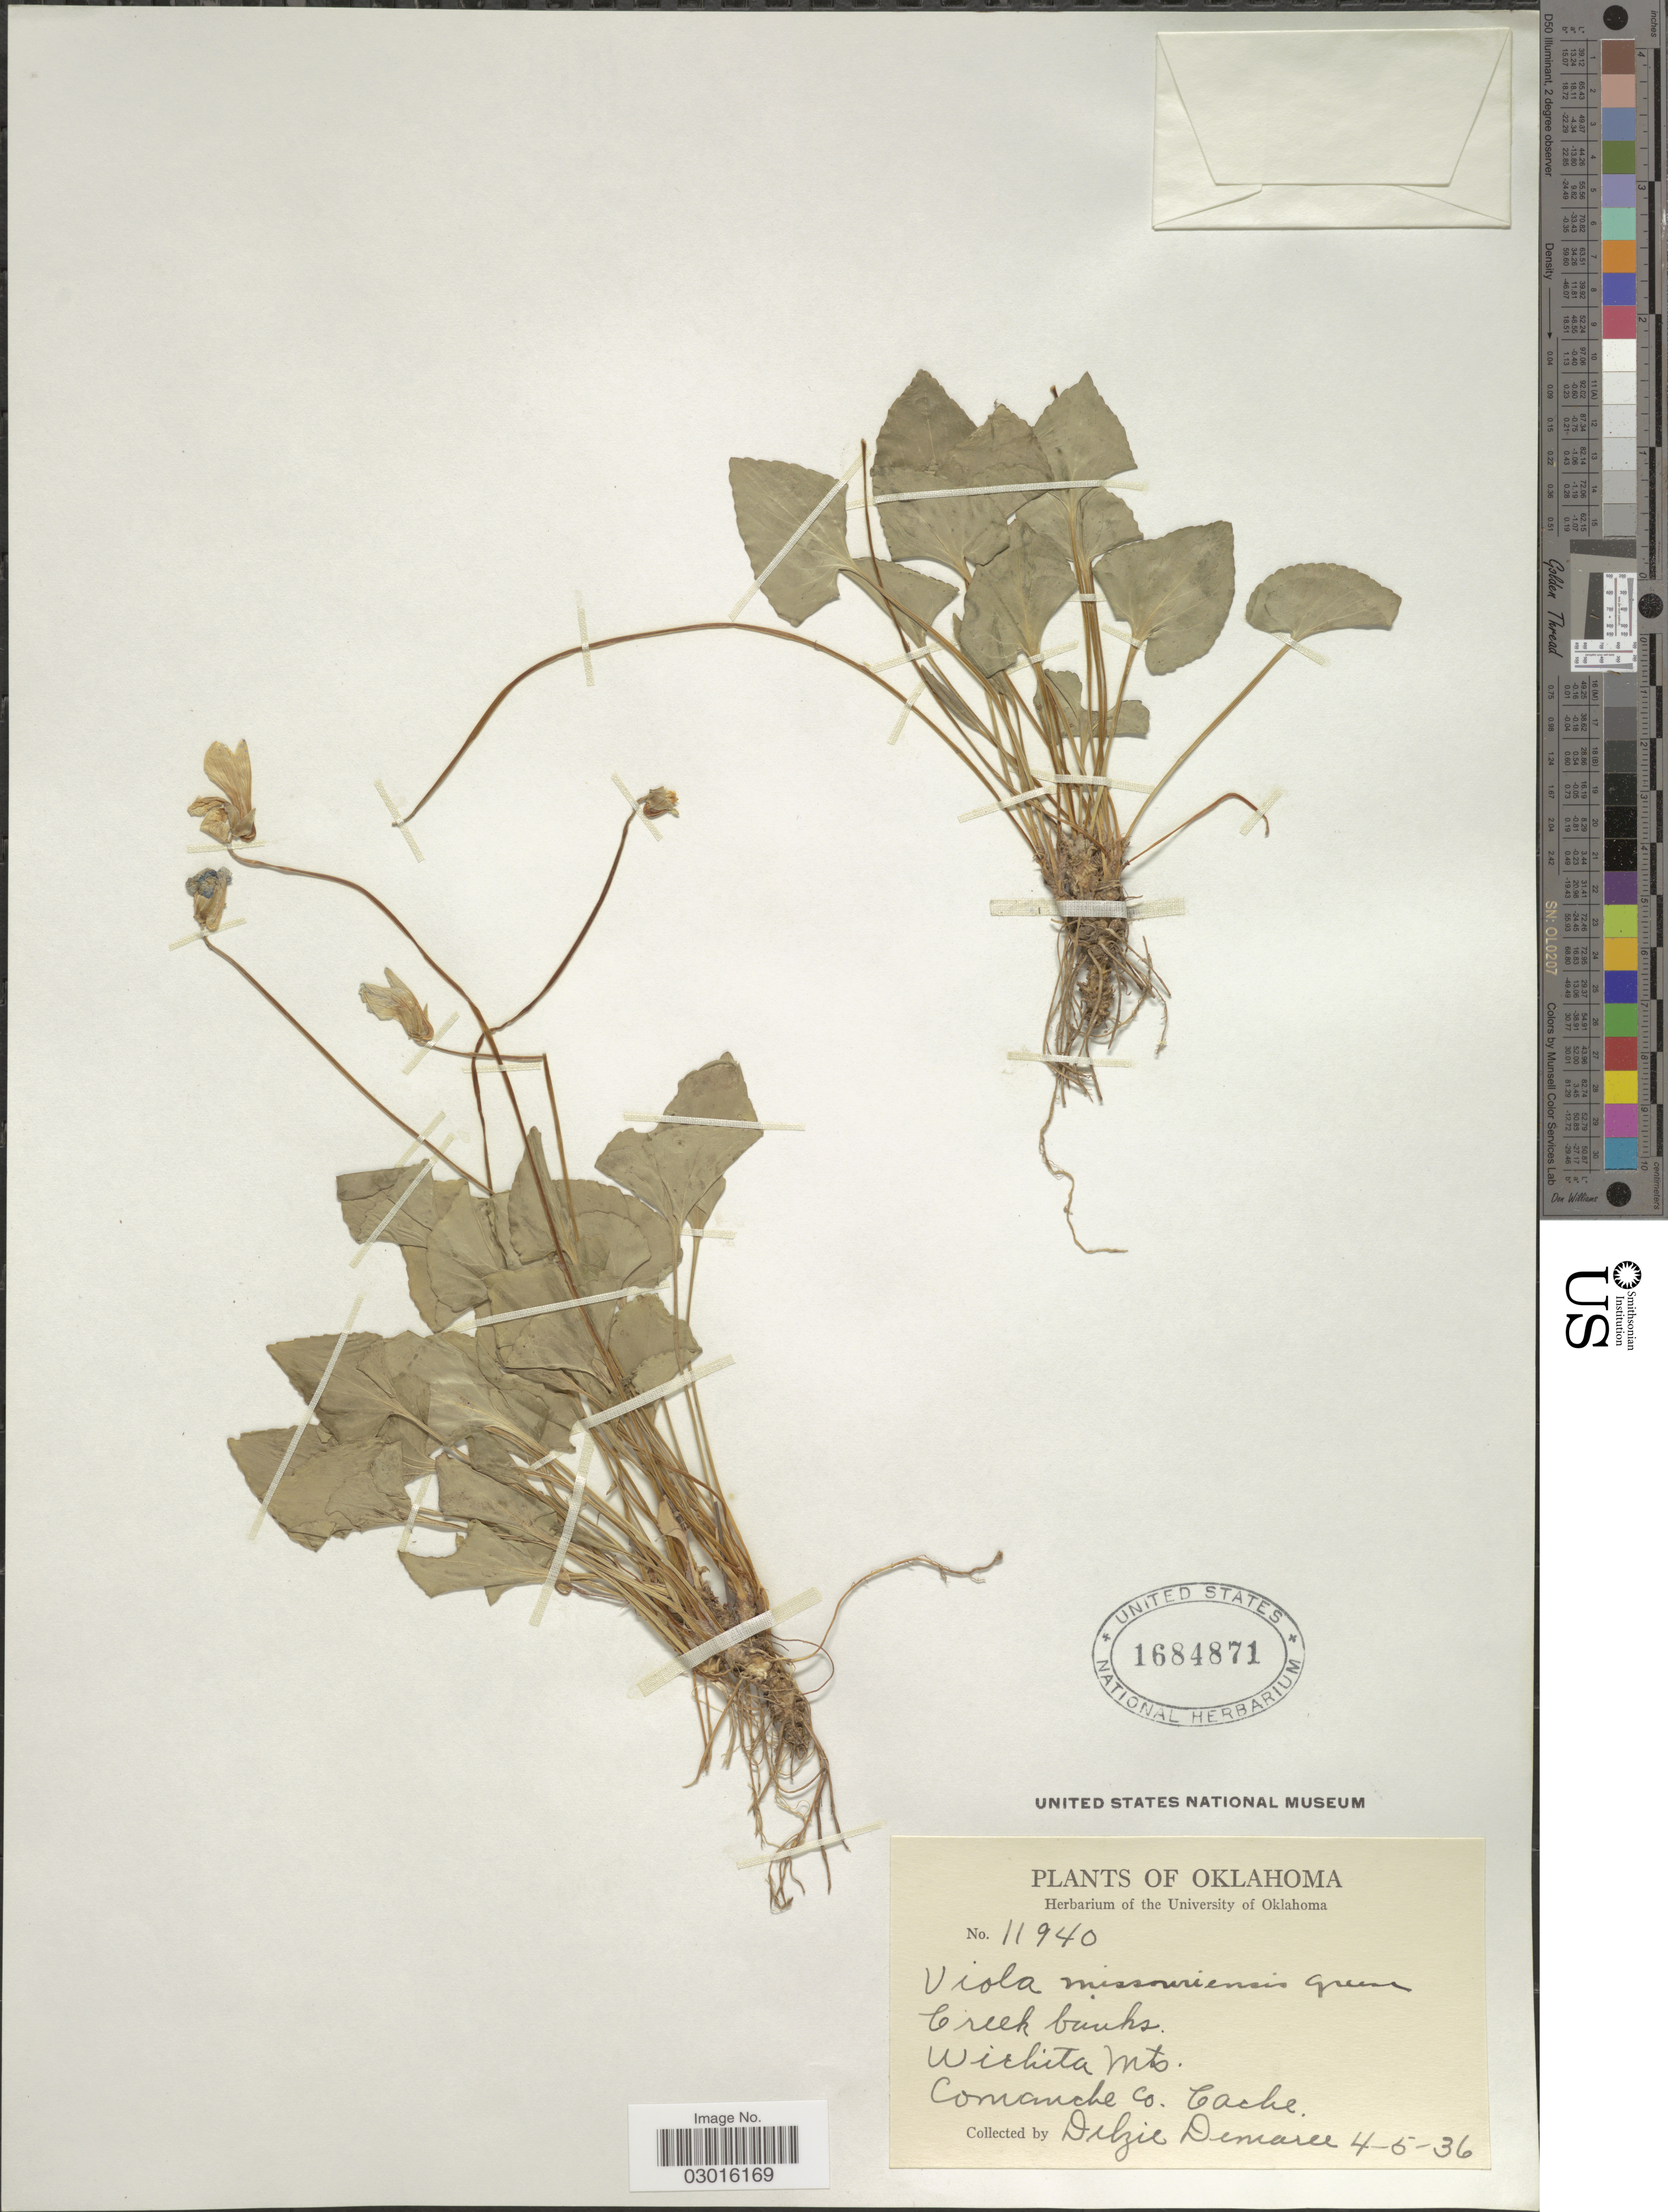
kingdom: Plantae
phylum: Tracheophyta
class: Magnoliopsida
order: Malpighiales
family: Violaceae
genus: Viola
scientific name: Viola missouriensis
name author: Greene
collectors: D. Demaree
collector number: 11940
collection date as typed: Transcribed d/m/y: 5/4/36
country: United States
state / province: Oklahoma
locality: Creek banks, Wichita Mts., Comanche Co. Cache.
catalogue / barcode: US 1684871